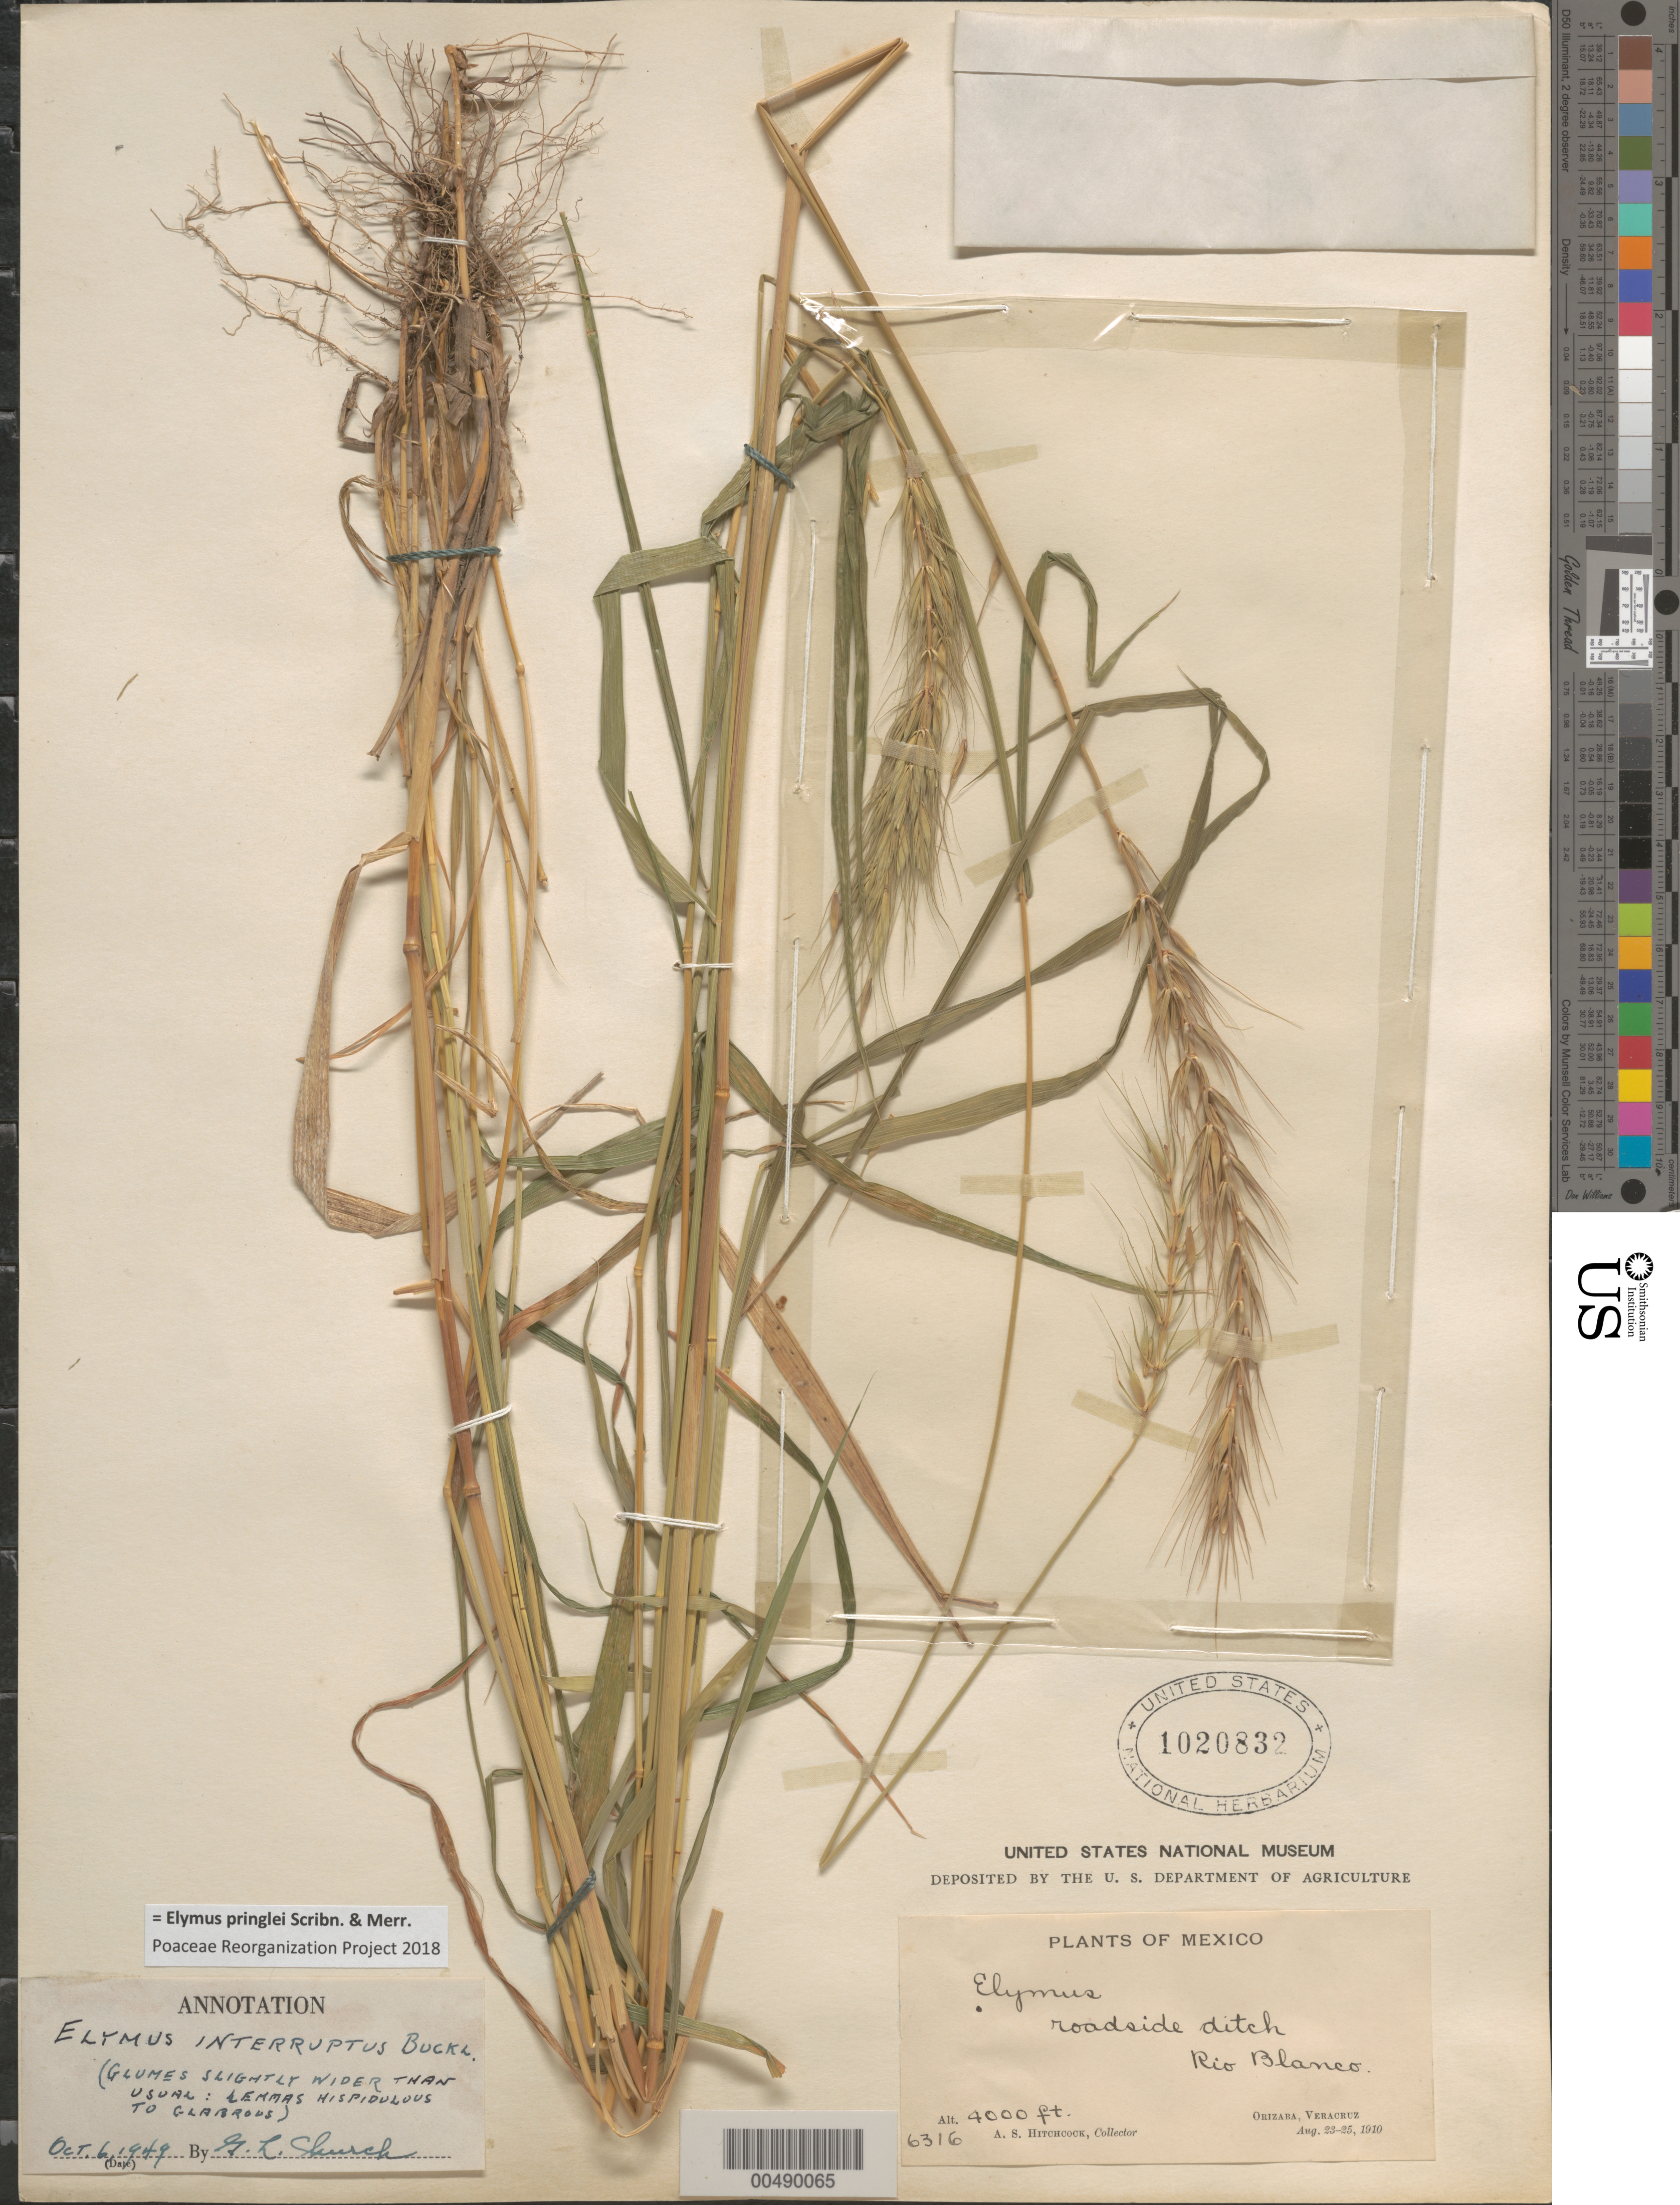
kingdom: Plantae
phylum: Tracheophyta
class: Liliopsida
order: Poales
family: Poaceae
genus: Elymus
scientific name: Elymus pringlei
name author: Scribn. & Merr.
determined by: Poaceae Reorganization Project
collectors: A. S. Hitchcock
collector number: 6316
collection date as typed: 23 Aug 1910 to 25 Aug 1910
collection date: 1910-08-23/1910-08-25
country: Mexico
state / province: Veracruz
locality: Orizaba, Rio Balnco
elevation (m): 1219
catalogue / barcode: US 1020832